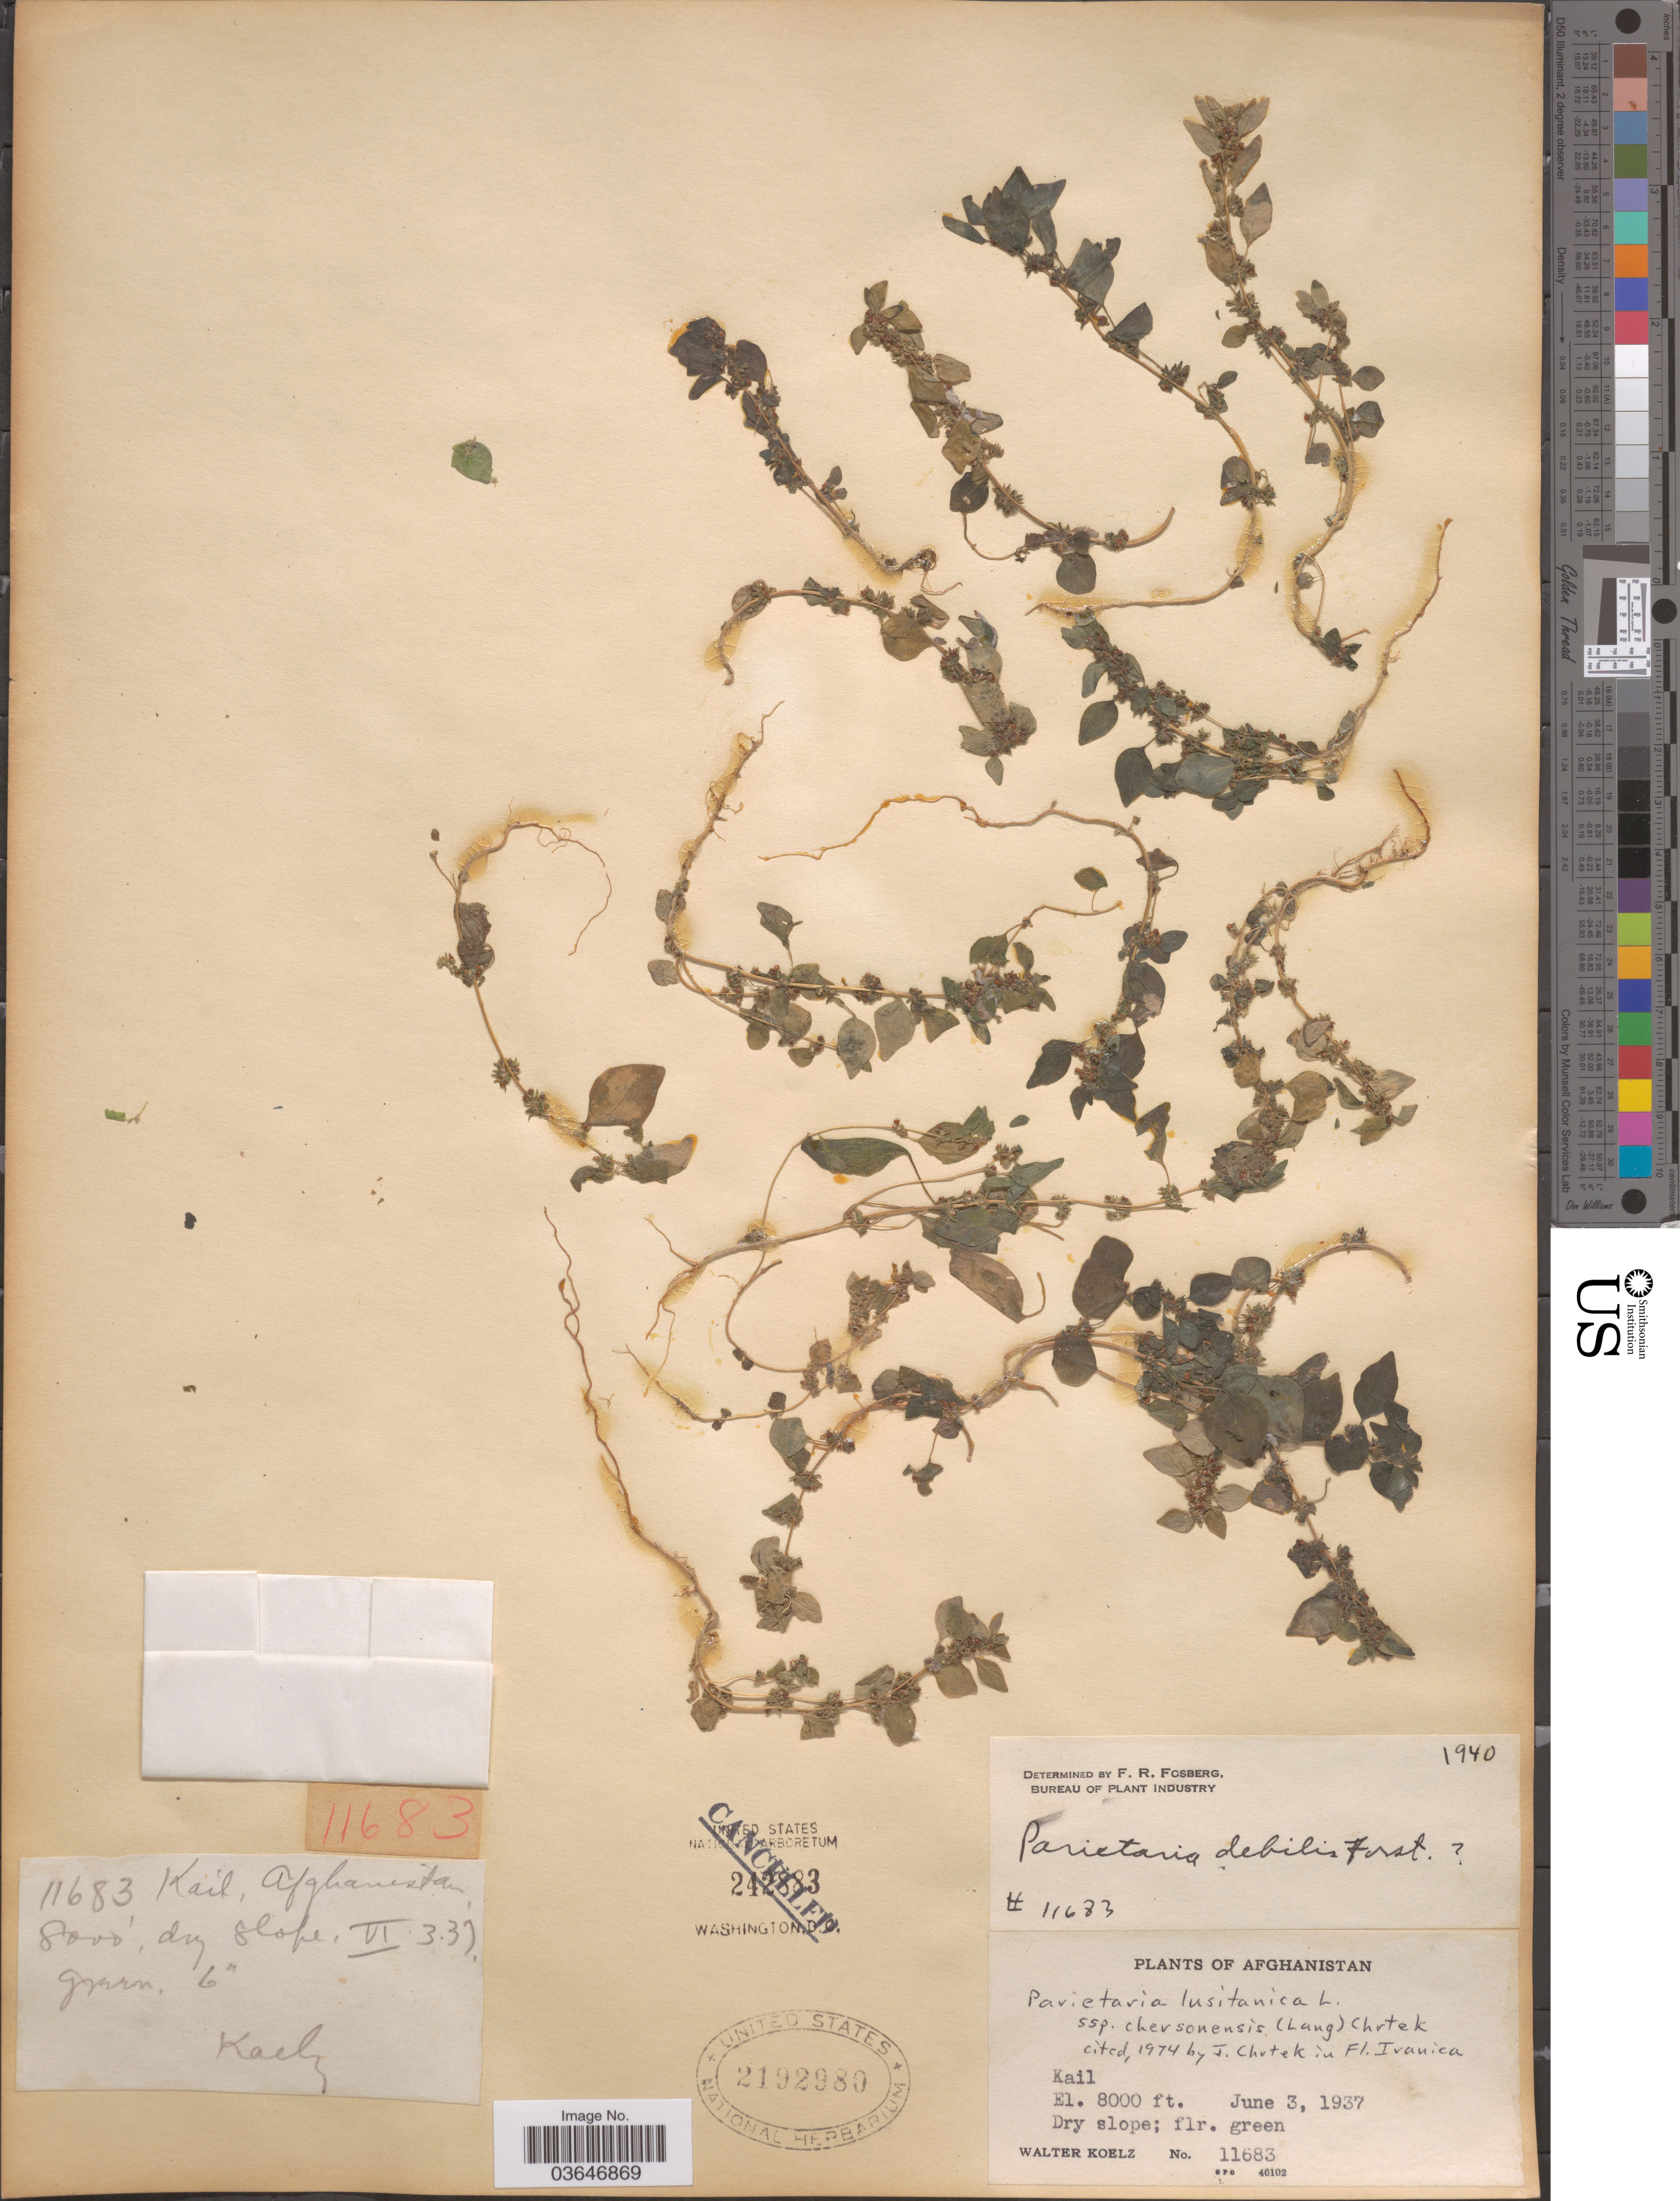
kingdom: Plantae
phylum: Tracheophyta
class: Magnoliopsida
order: Rosales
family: Urticaceae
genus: Parietaria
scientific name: Parietaria lusitanica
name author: L.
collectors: W. N. Koelz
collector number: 11683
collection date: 1937-06-03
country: Afghanistan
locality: Kail.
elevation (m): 2438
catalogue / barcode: US 2192980